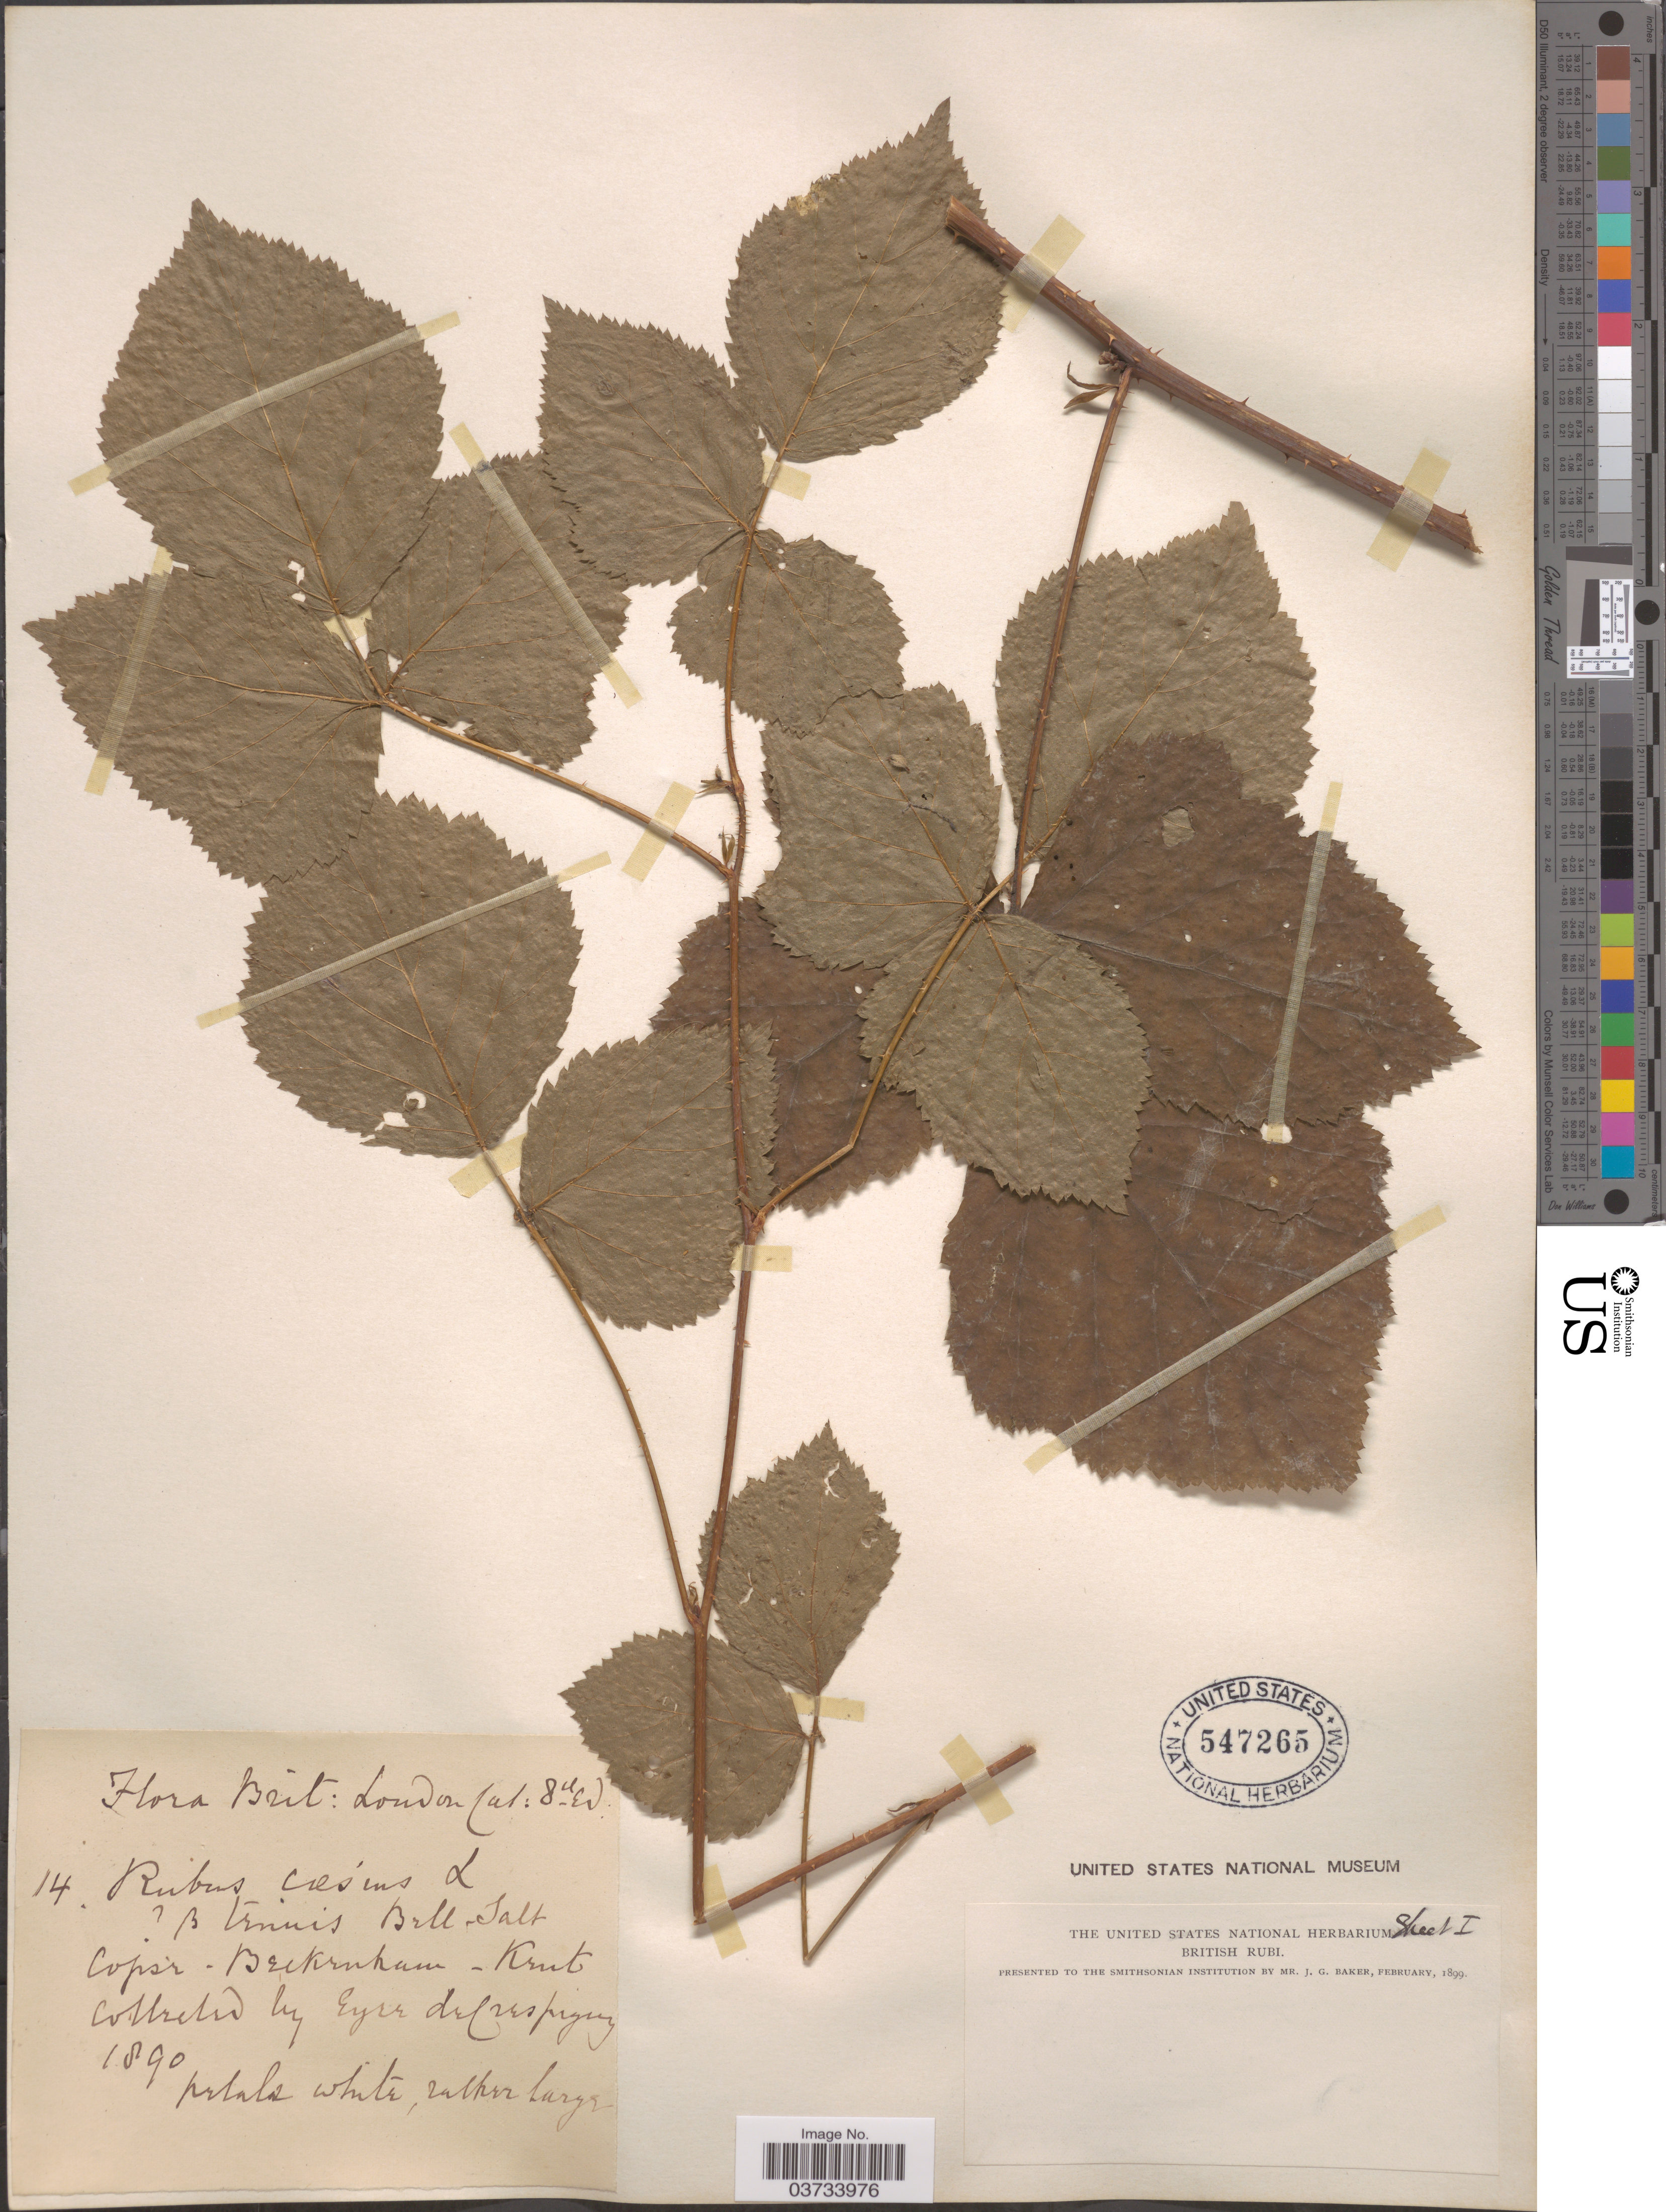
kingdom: Plantae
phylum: Tracheophyta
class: Magnoliopsida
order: Rosales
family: Rosaceae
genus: Rubus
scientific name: Rubus caesius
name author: L.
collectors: E. de Crespigny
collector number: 14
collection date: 1890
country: United Kingdom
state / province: England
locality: Copse, Beckenham, Kent.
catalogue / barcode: US 547265